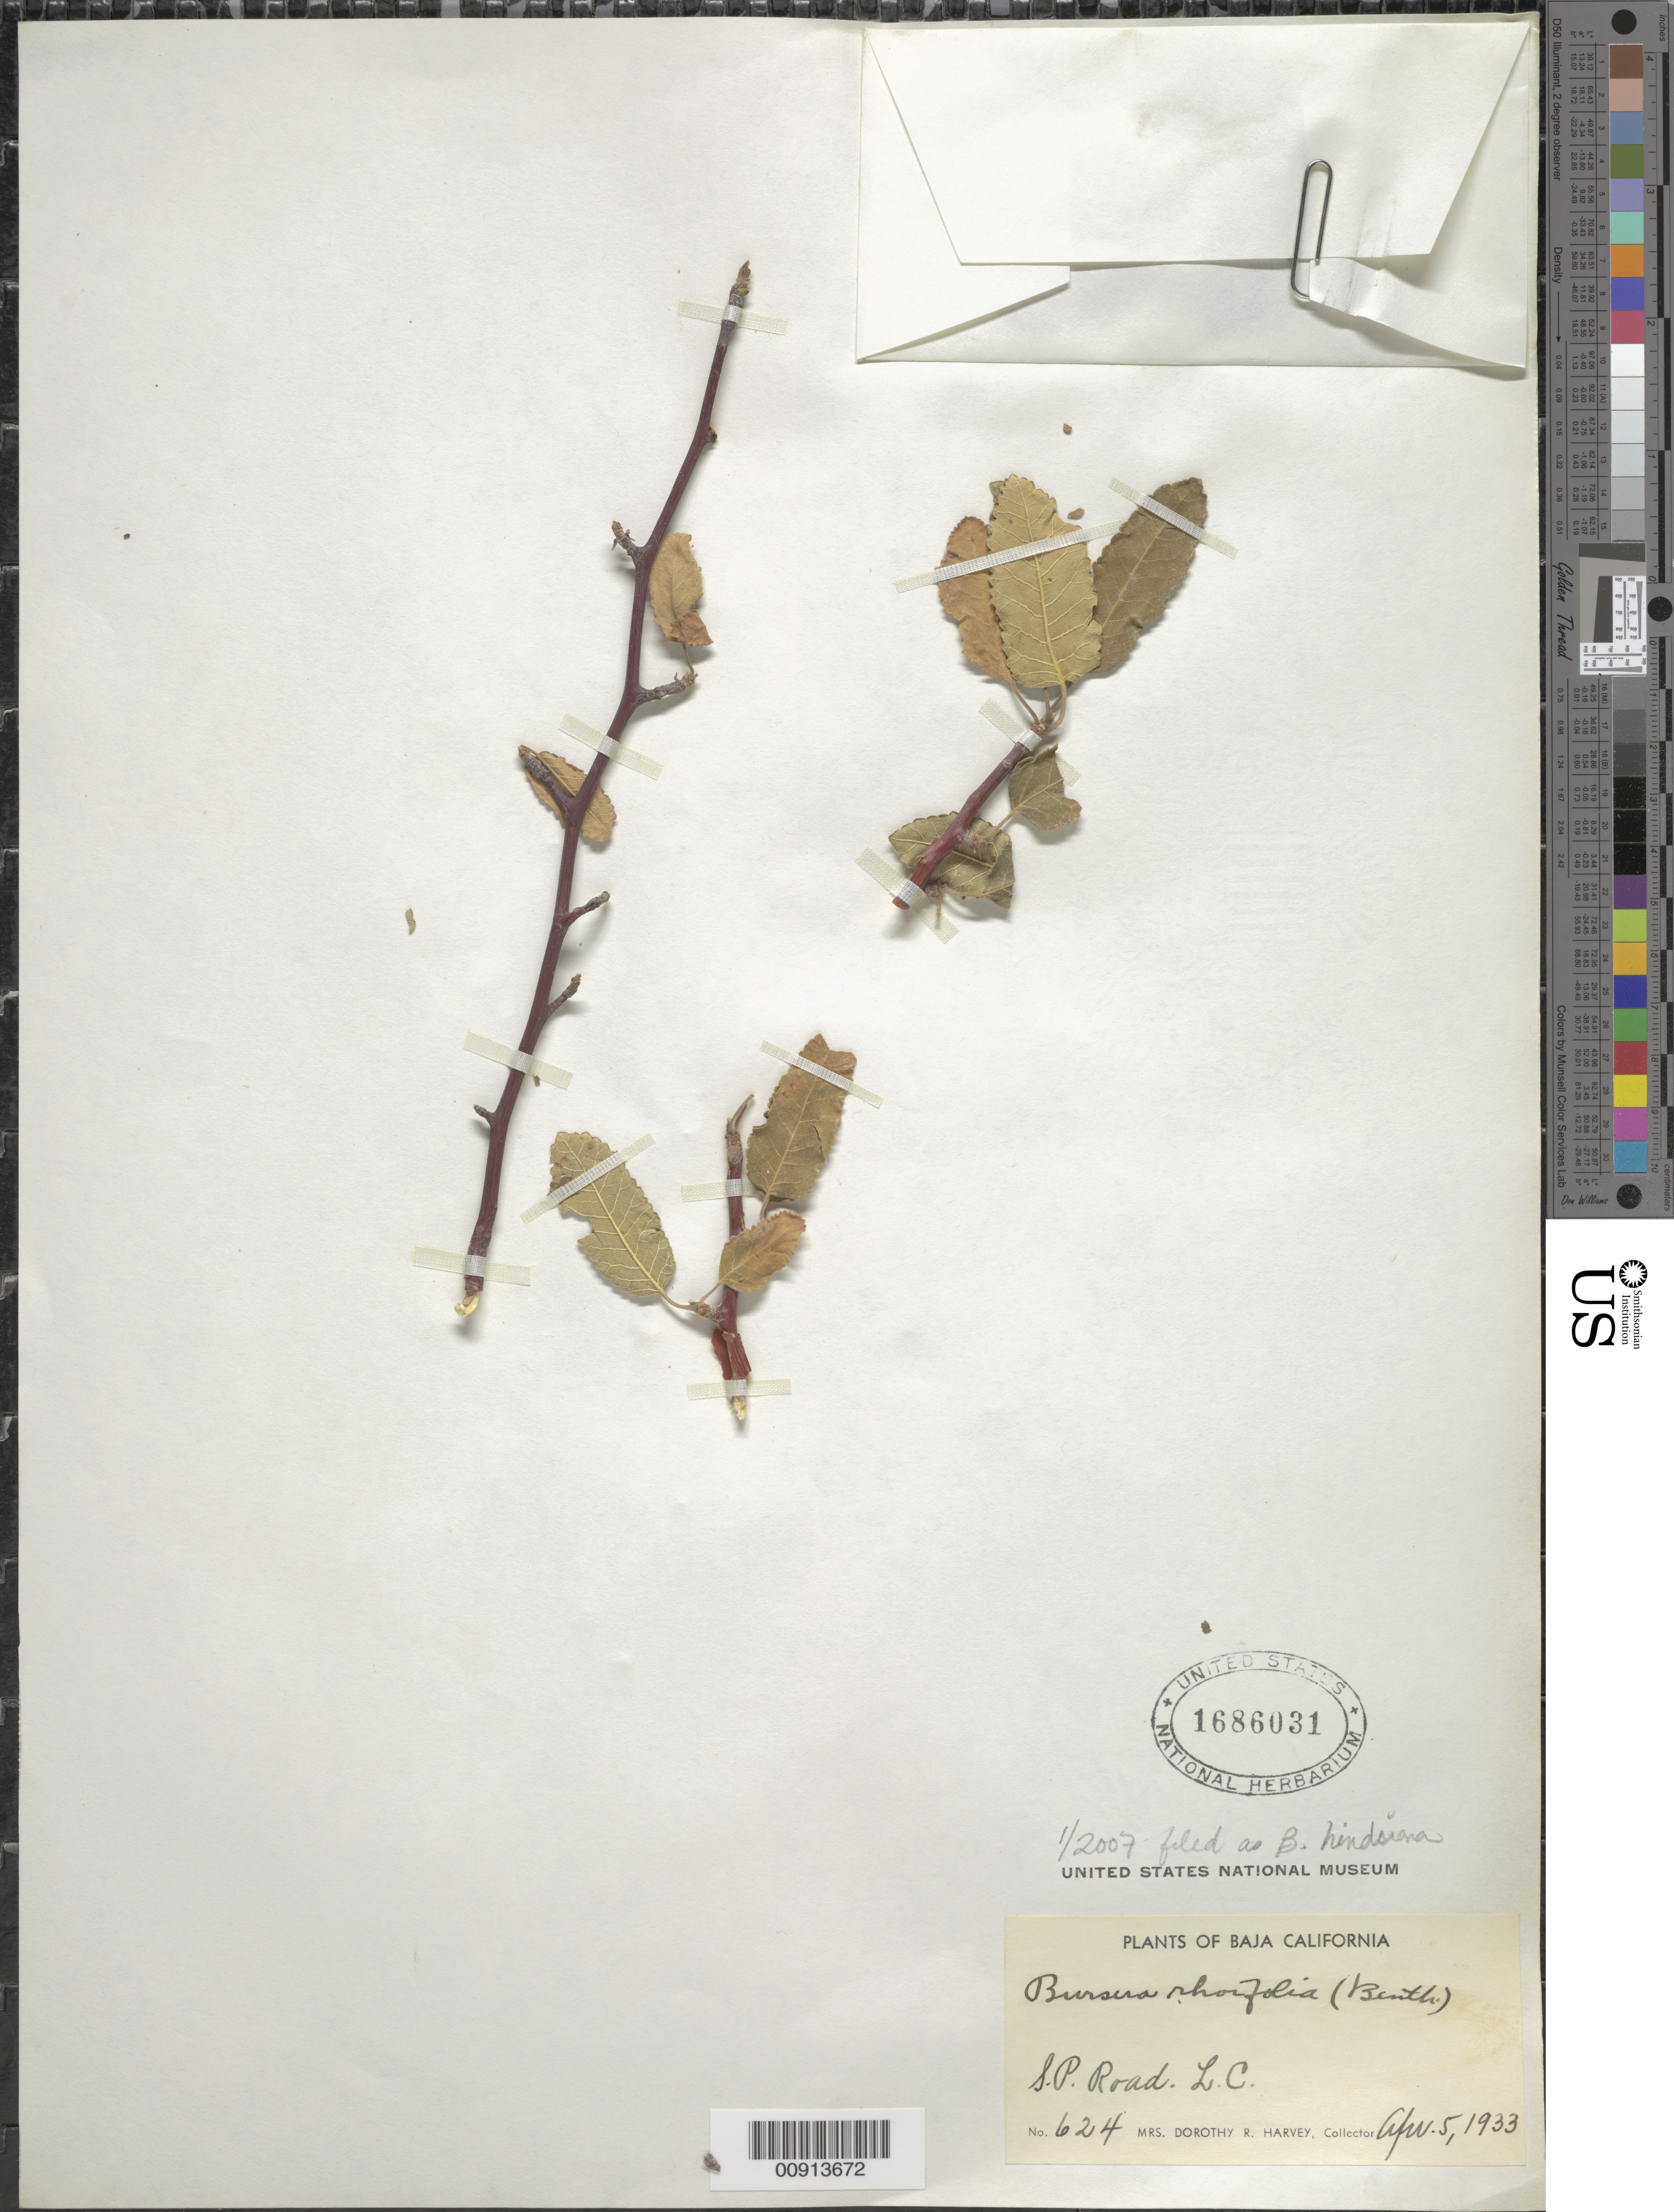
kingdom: Plantae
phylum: Tracheophyta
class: Magnoliopsida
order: Sapindales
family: Burseraceae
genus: Bursera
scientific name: Bursera hindsiana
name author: (Benth.) Engl.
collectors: Harvey, Mrs. D. R.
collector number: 624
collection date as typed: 05 Apr 1933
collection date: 1933-04-05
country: Mexico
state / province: Baja California Norte / Baja California Sur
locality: S.P. Road. L.C. (Lower California).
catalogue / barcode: US 1686031